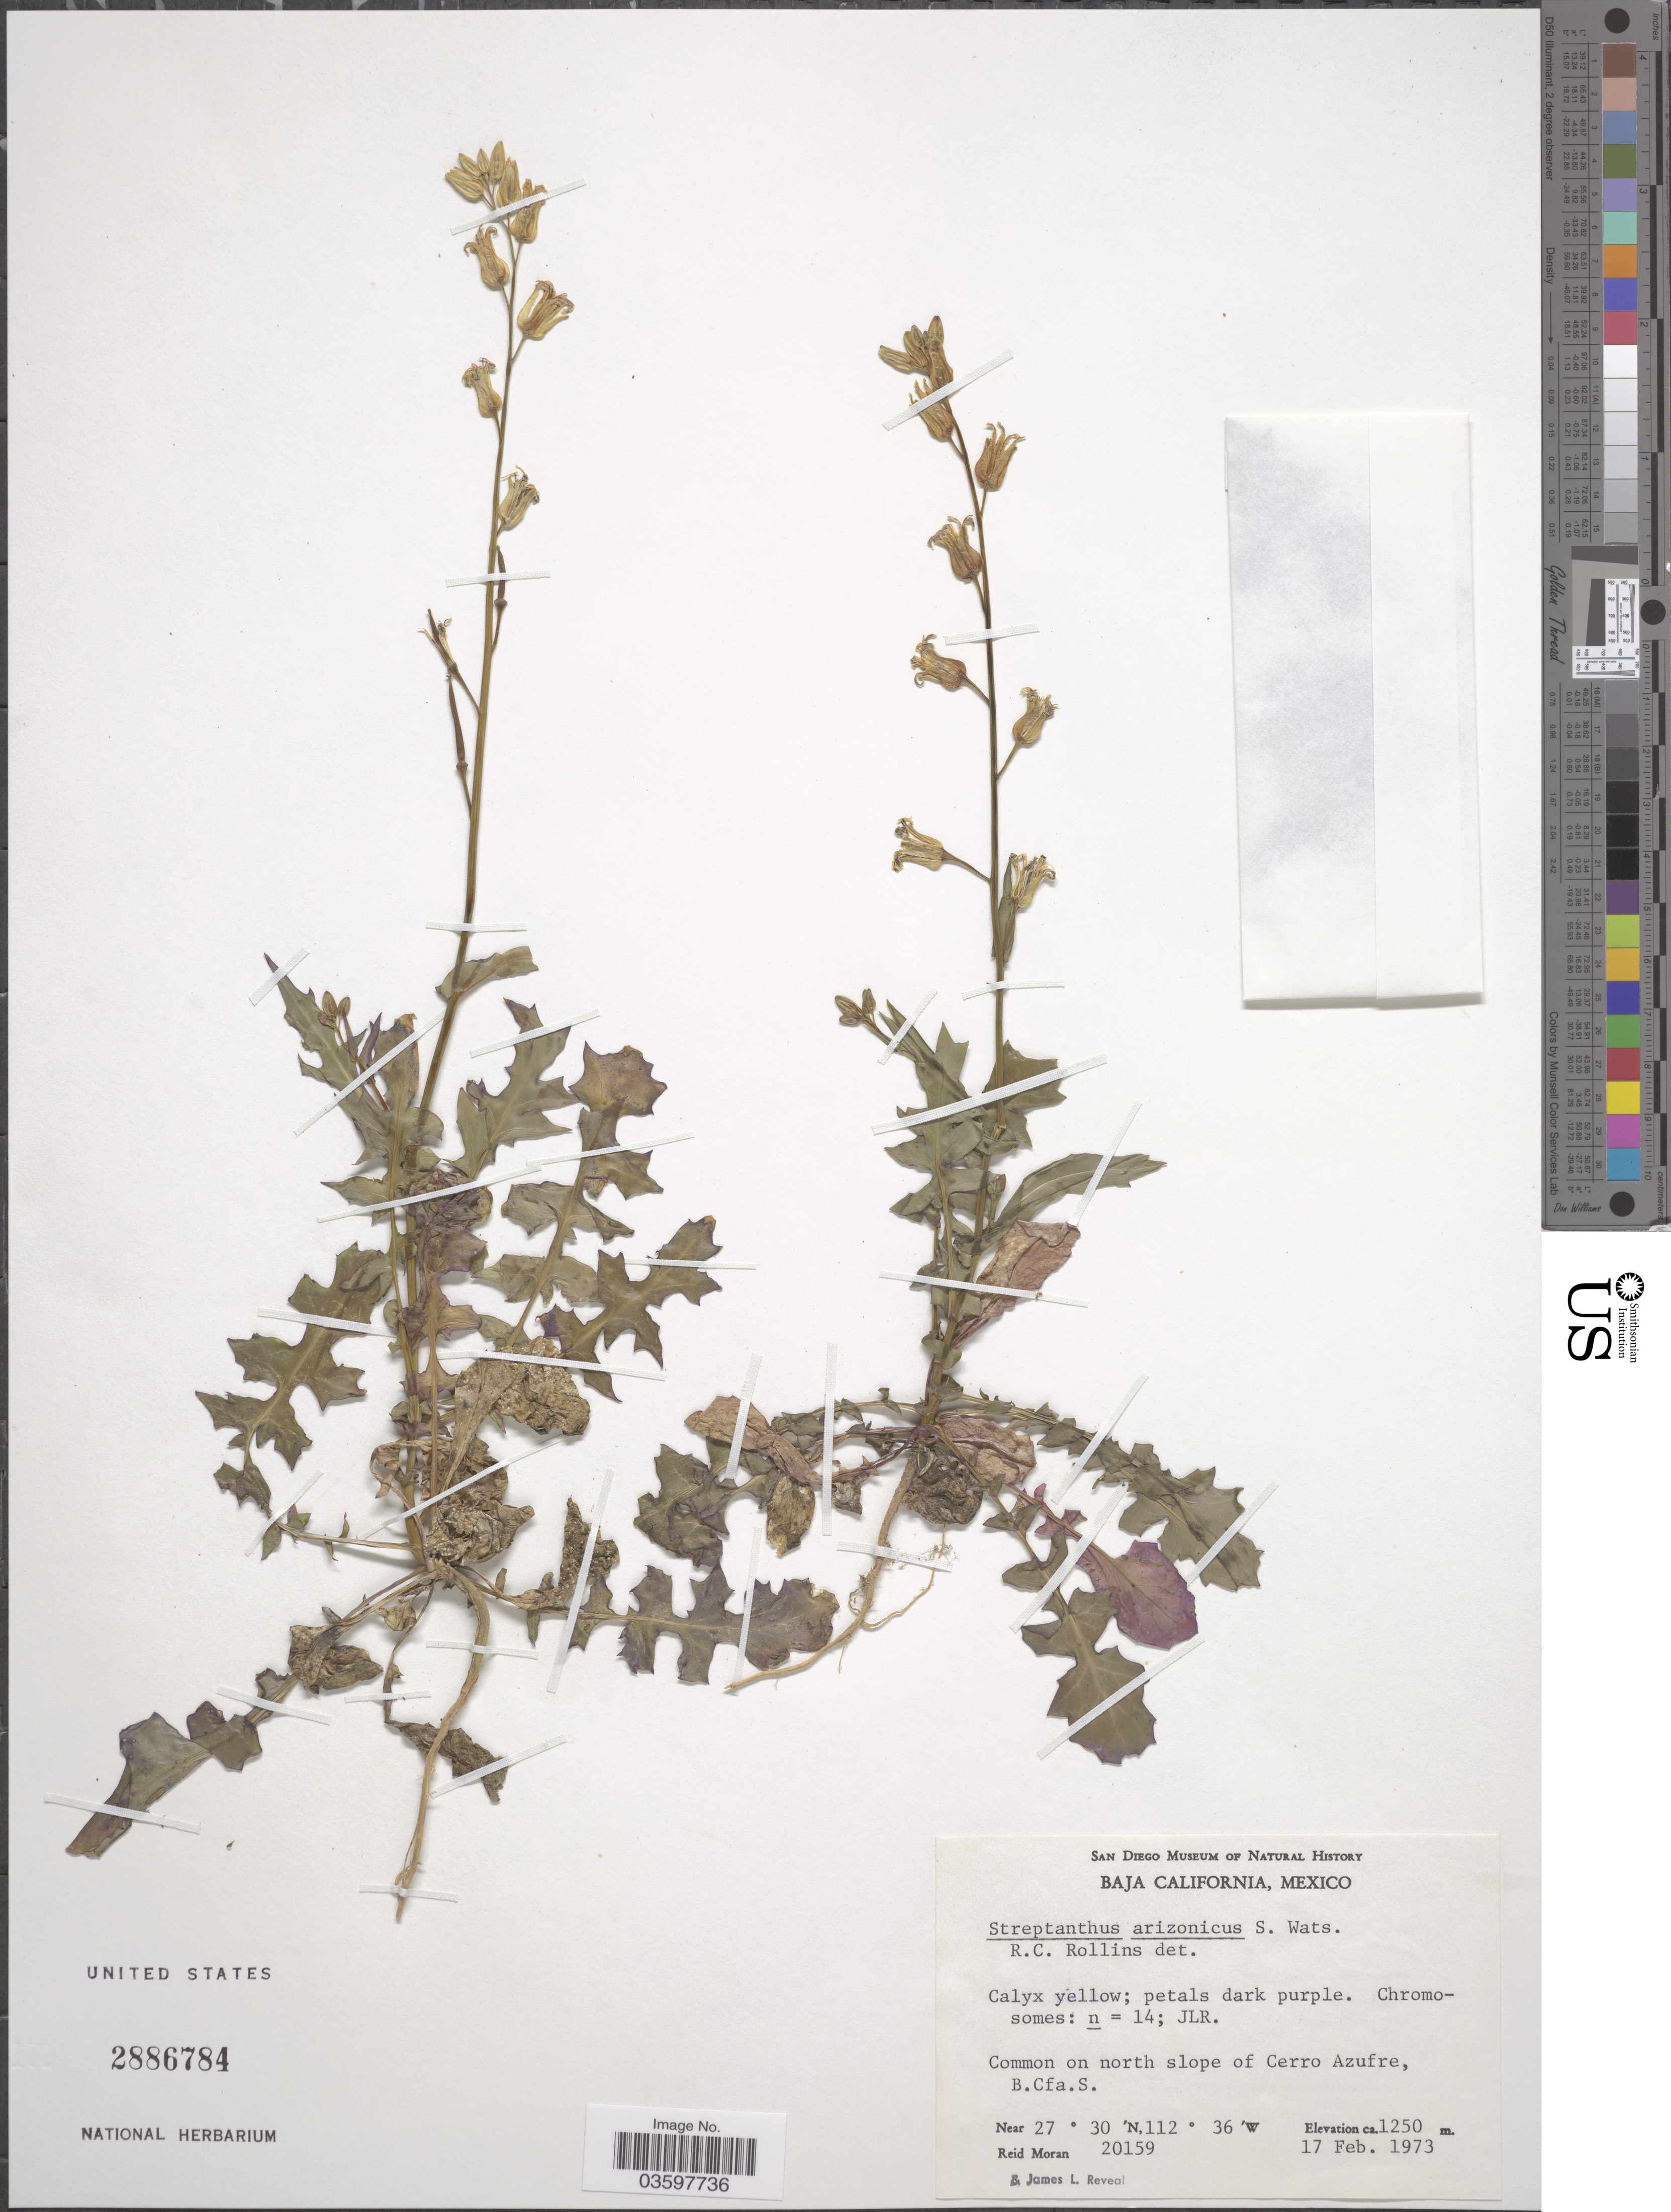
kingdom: Plantae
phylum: Tracheophyta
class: Magnoliopsida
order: Brassicales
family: Brassicaceae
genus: Streptanthus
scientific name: Streptanthus arizonicus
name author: S. Watson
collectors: R. V. Moran & J. L. Reveal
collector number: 20159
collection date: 1973-02-17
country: Mexico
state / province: Baja California Sur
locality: on north slope of Cerro Azufre.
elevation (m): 1250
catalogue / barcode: US 2886784